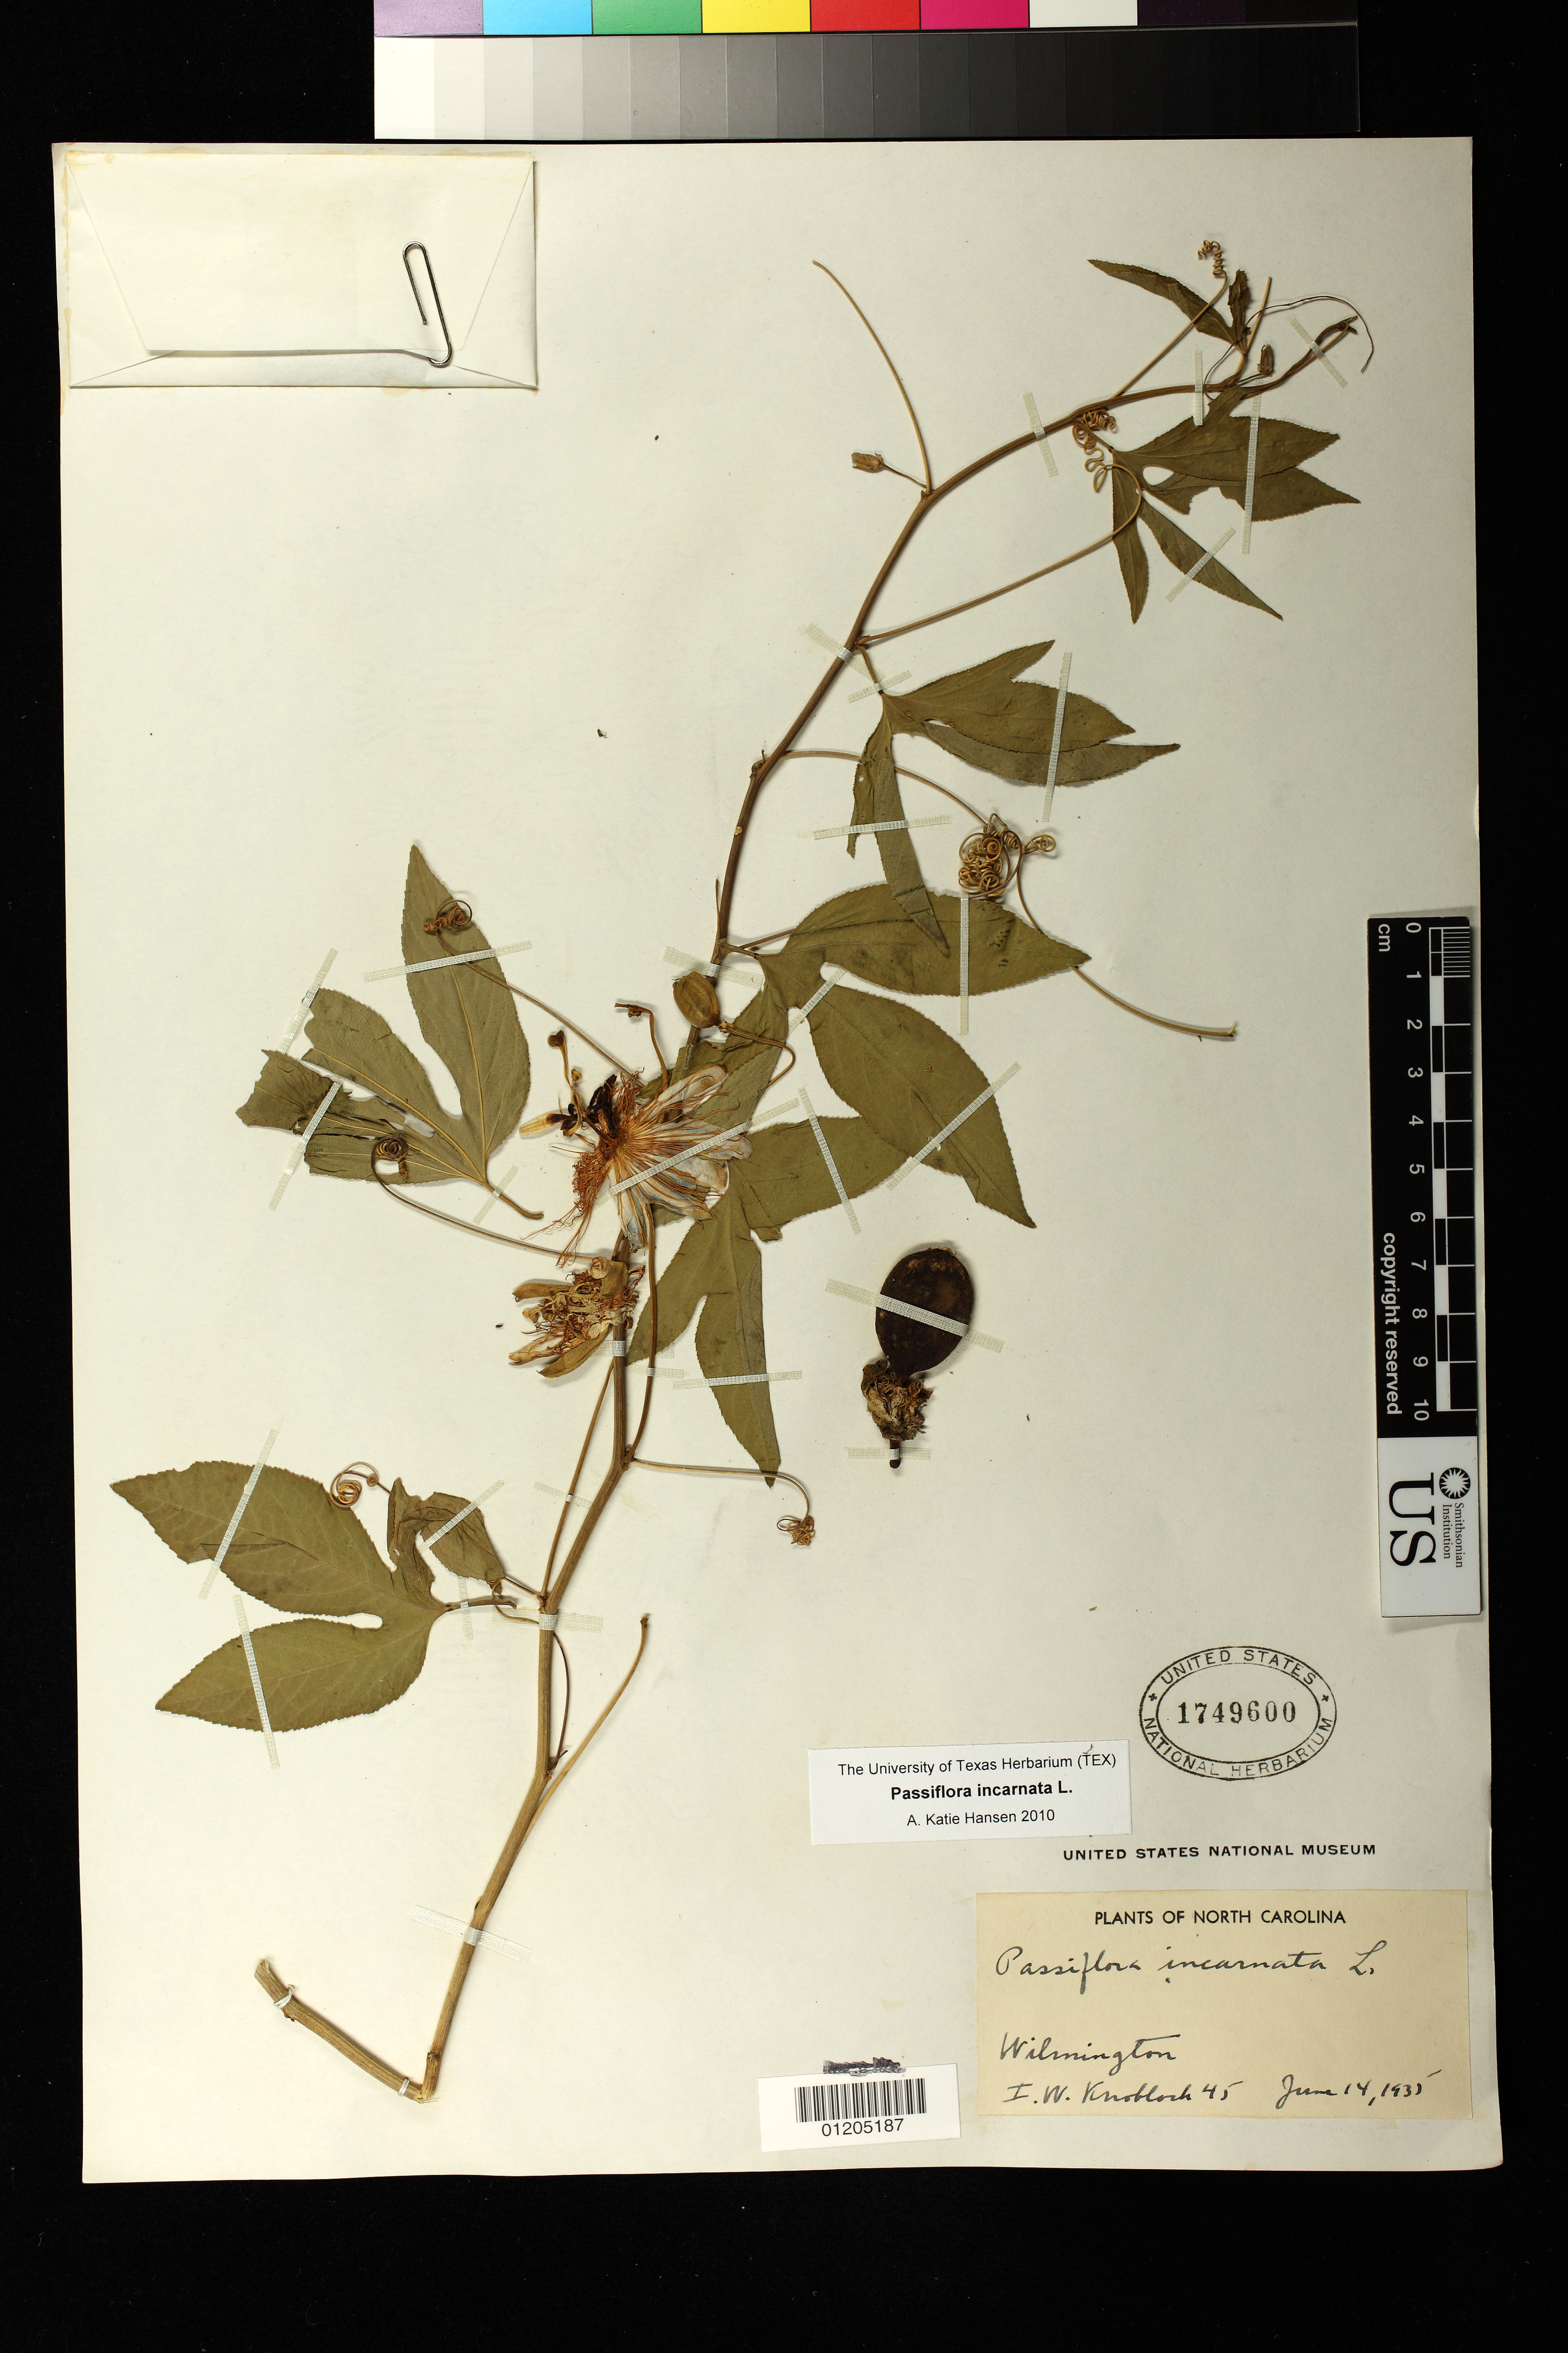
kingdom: Plantae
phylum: Tracheophyta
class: Magnoliopsida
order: Malpighiales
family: Passifloraceae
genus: Passiflora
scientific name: Passiflora cincinnata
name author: Mast.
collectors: I. W. Knobloch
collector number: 45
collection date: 1935-06-14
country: United States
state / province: North Carolina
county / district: New Hanover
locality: Wilmington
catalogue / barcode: US 1749600